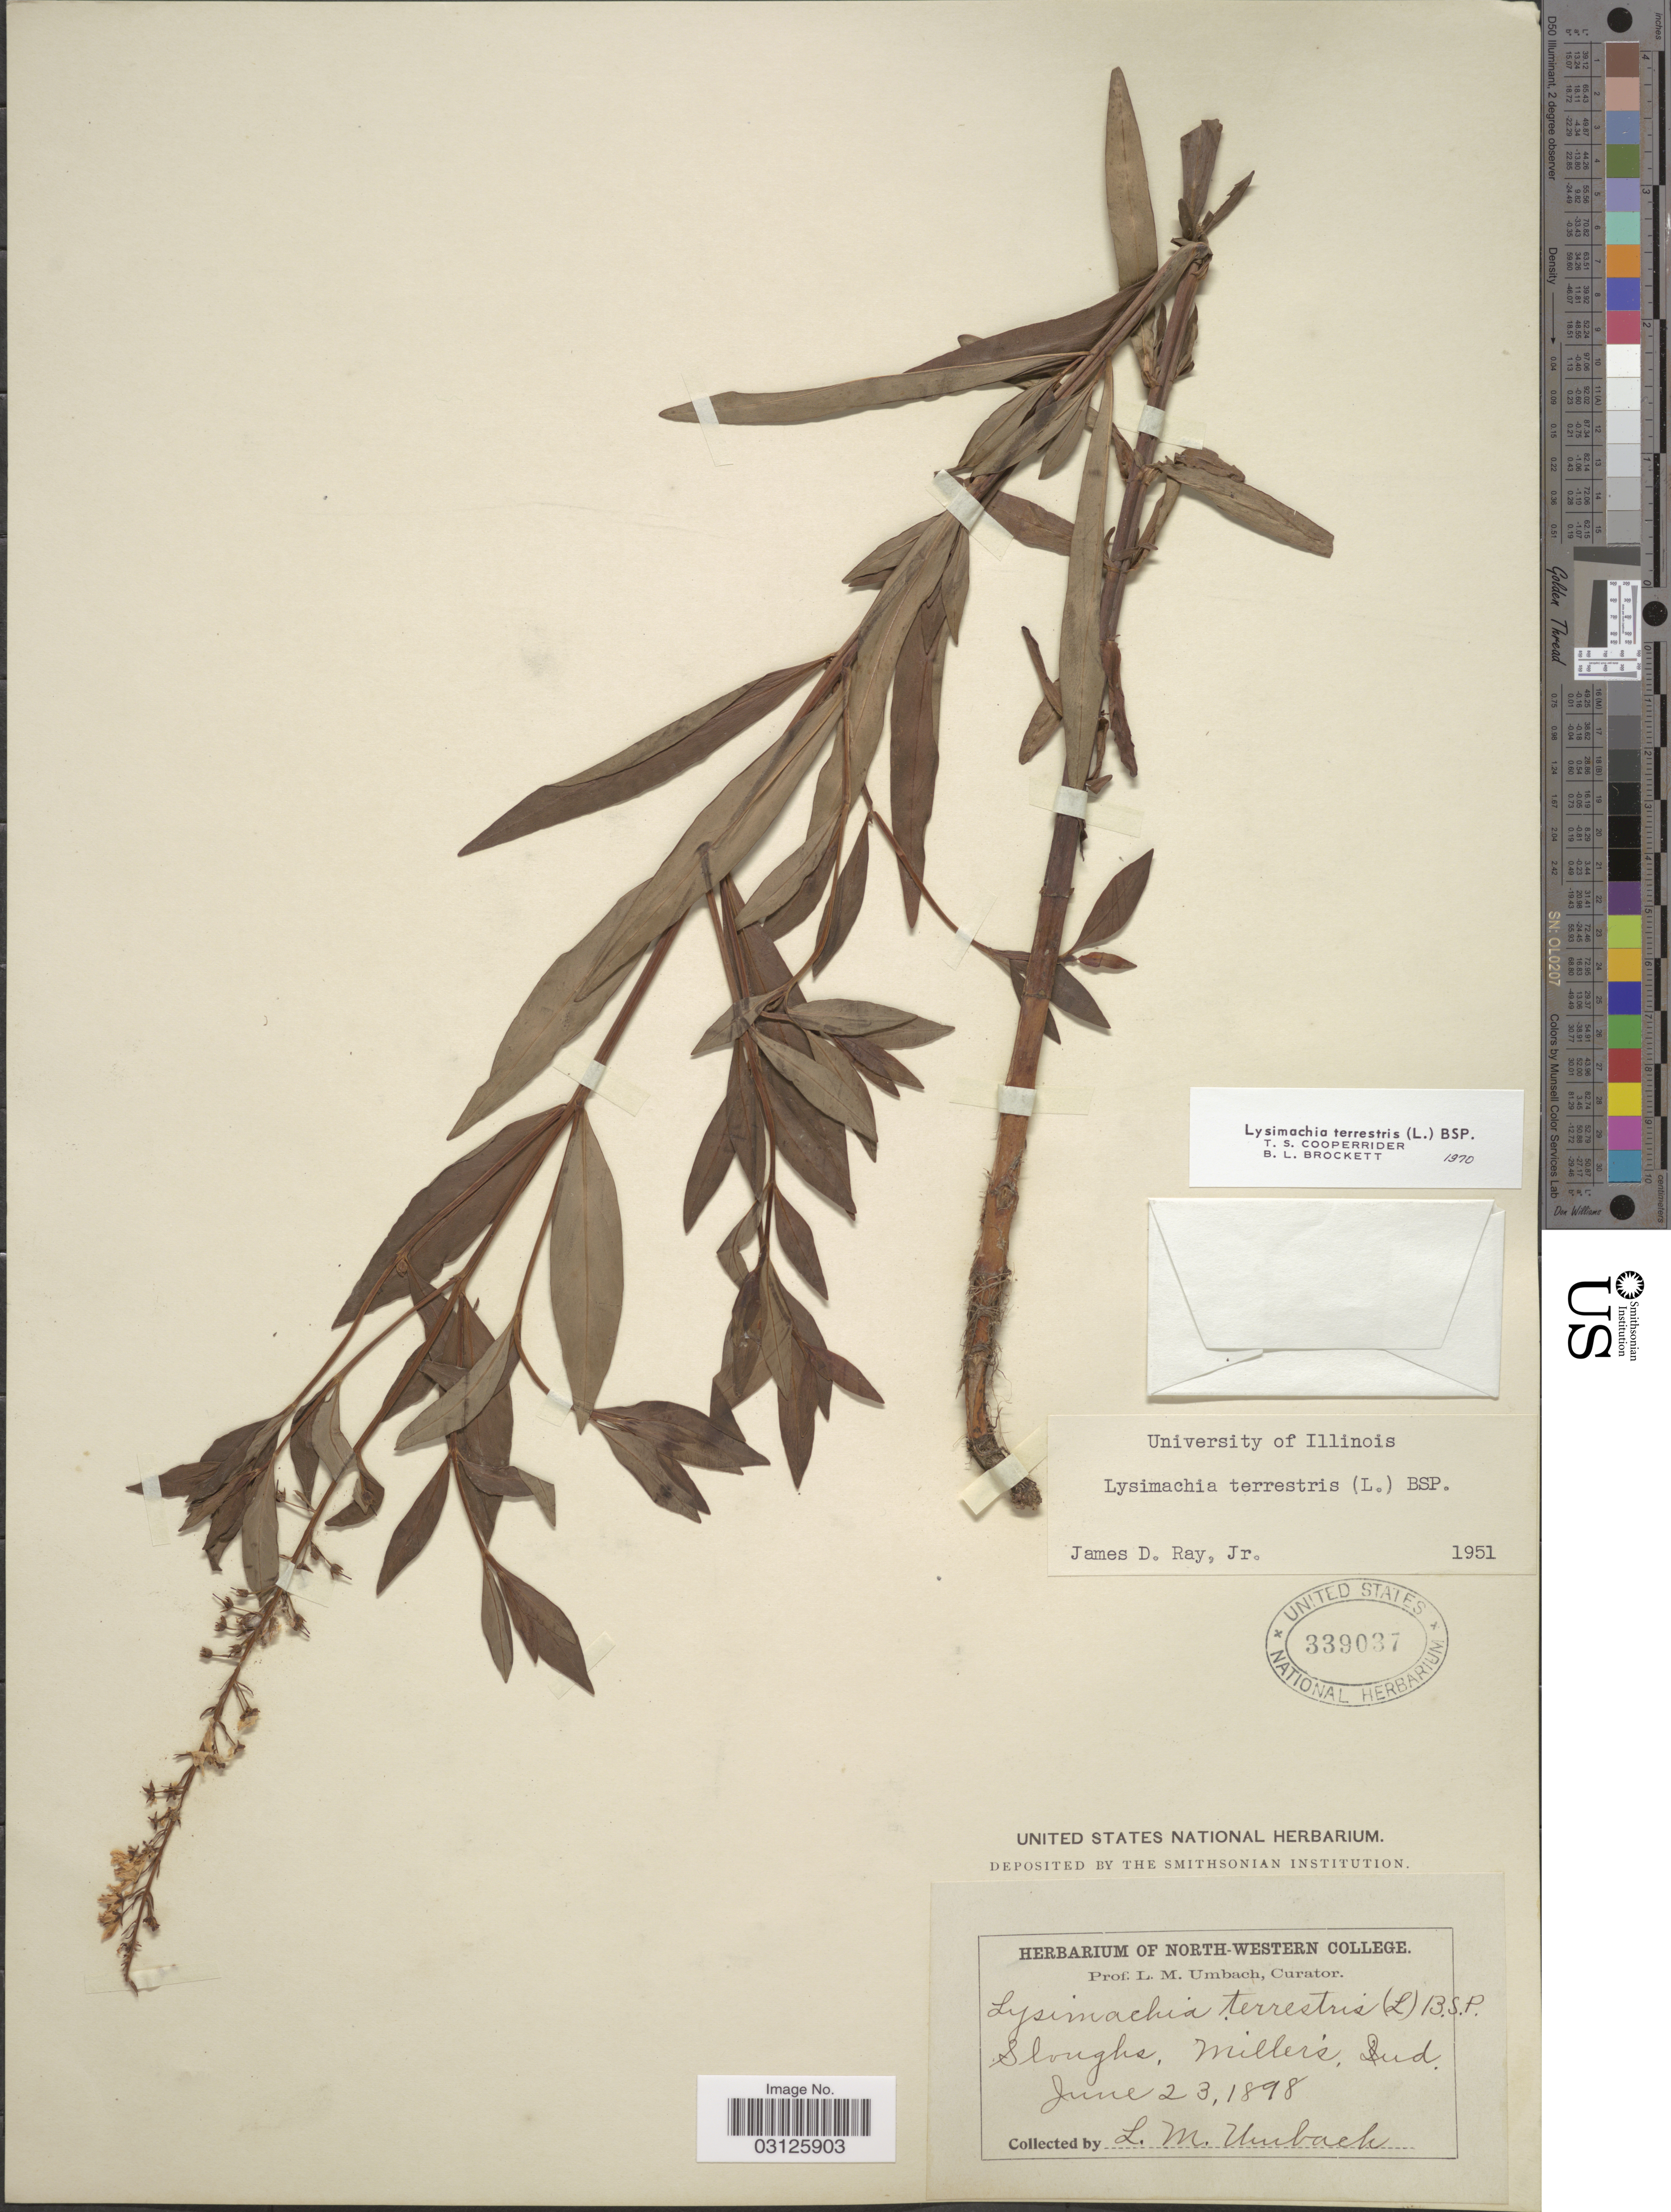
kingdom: Plantae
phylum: Tracheophyta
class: Magnoliopsida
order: Ericales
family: Primulaceae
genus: Lysimachia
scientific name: Lysimachia terrestris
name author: (L.) Britton, Stearns & Poggenb.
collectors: L. M. Umbach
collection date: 1898-06-23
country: United States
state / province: Indiana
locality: Sloughs, Miller's, Ind.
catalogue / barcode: US 339037